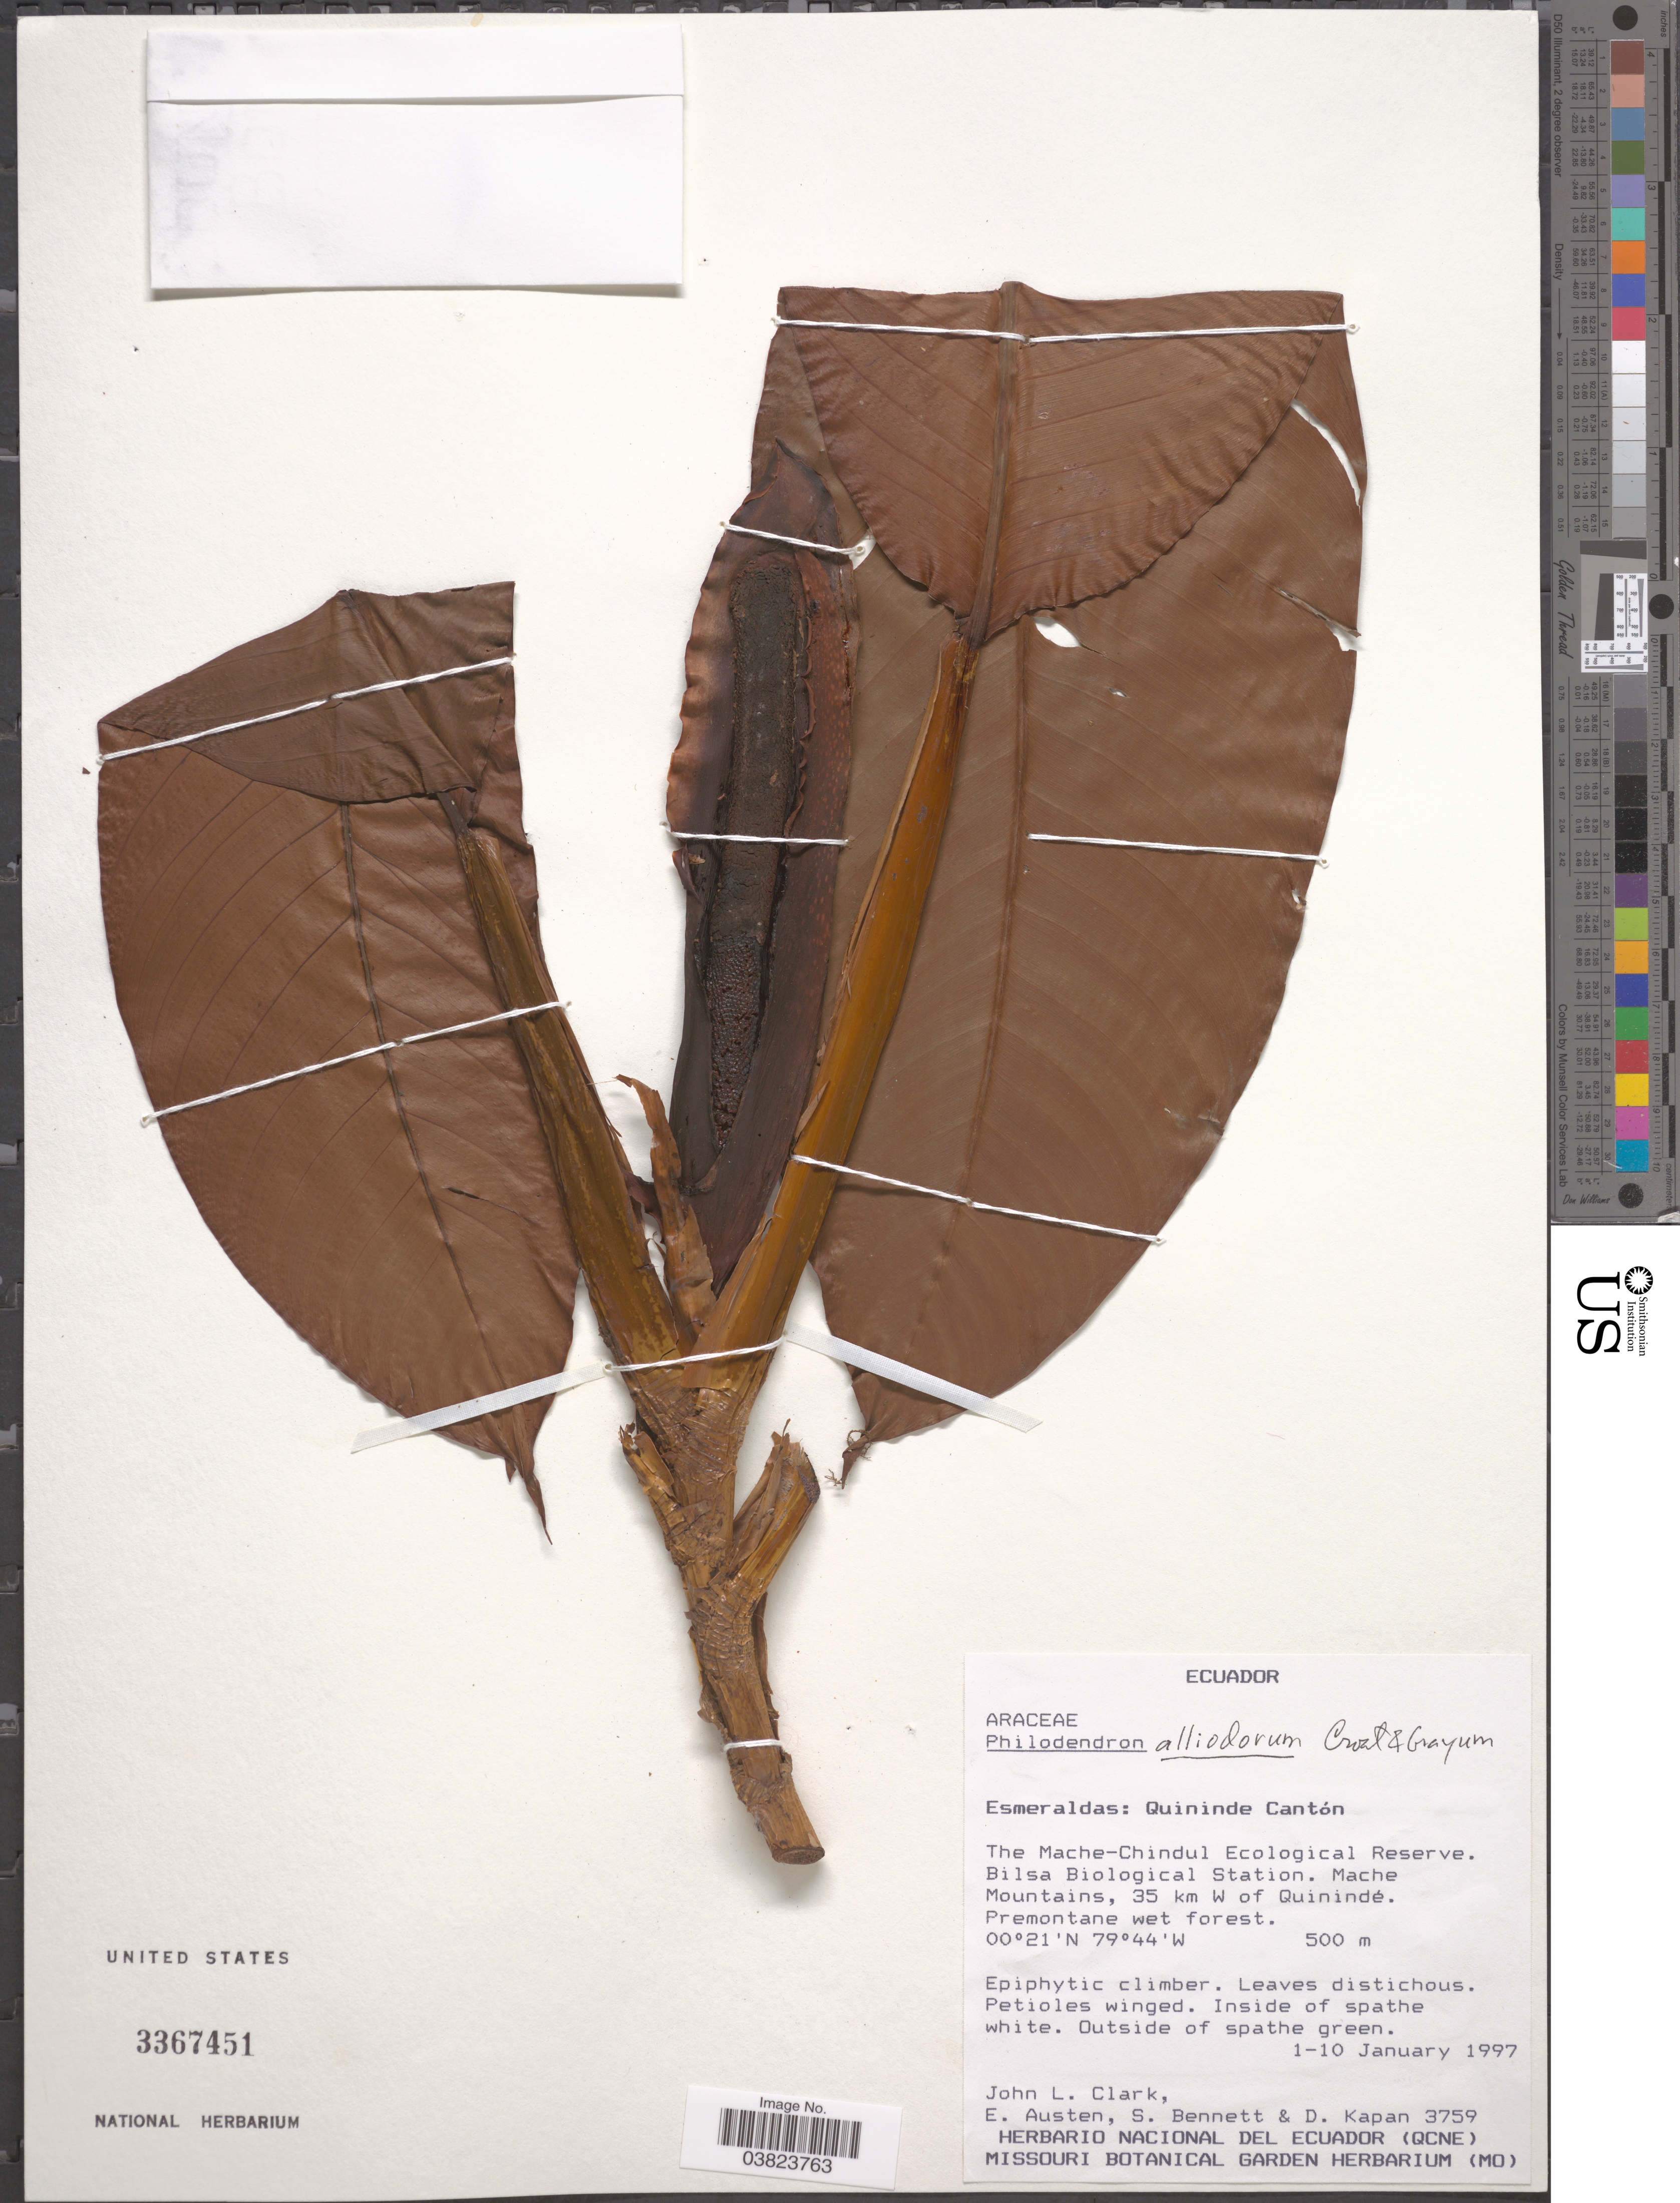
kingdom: Plantae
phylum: Tracheophyta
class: Liliopsida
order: Alismatales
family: Araceae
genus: Philodendron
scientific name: Philodendron alliodorum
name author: Croat & Grayum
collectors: J. L. Clark, E. Austen, S. Bennett & D. Kapan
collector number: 3759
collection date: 1997-01-01/1997-01-10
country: Ecuador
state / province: Esmeraldas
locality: Quininde Cantón. The Mache-Chindul Ecological Reserve. Bilsa Biological Station. Mache Mountains, 35 km W of Quinindé.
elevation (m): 500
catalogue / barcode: US 3367451